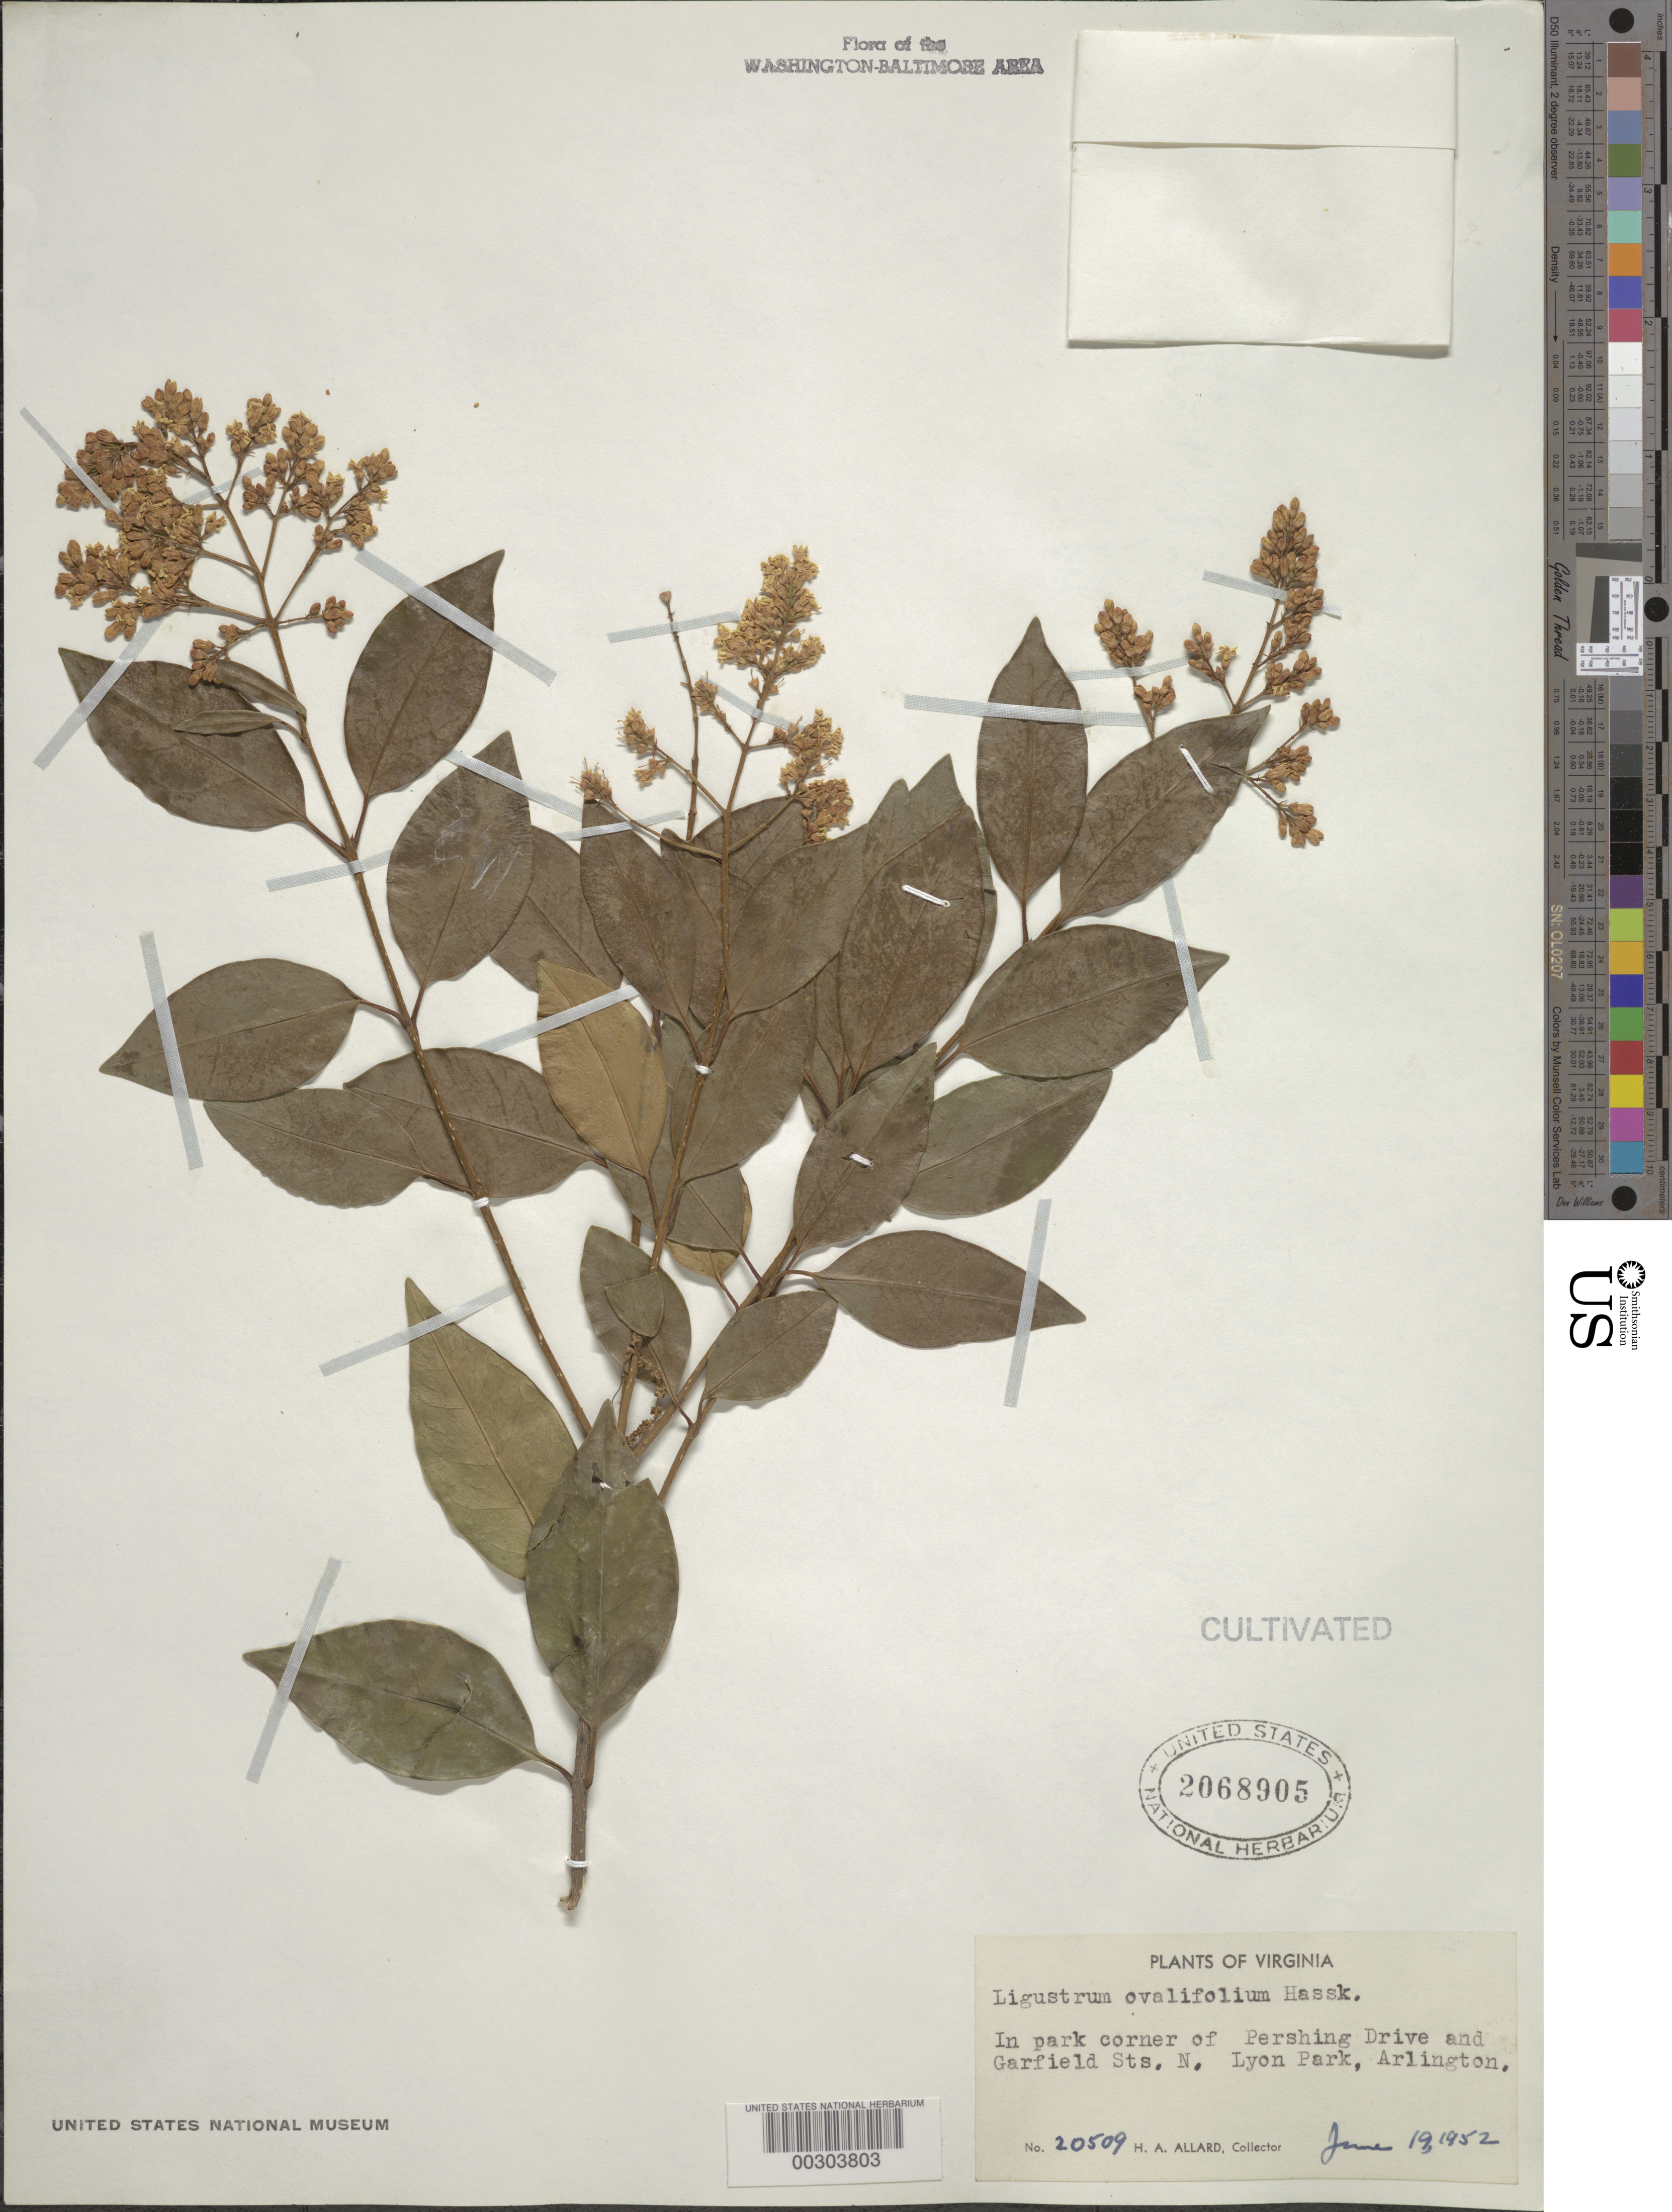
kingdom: Plantae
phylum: Tracheophyta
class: Magnoliopsida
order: Lamiales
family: Oleaceae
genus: Ligustrum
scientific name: Ligustrum ovalifolium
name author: Hassk.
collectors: H. A. Allard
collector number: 20509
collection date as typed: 19 Jun 1952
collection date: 1952-06-19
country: United States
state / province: Virginia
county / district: Arlington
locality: Arlington, Lyon Park, corner of Pershing Drive and Garfield Sts N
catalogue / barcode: US 2068905